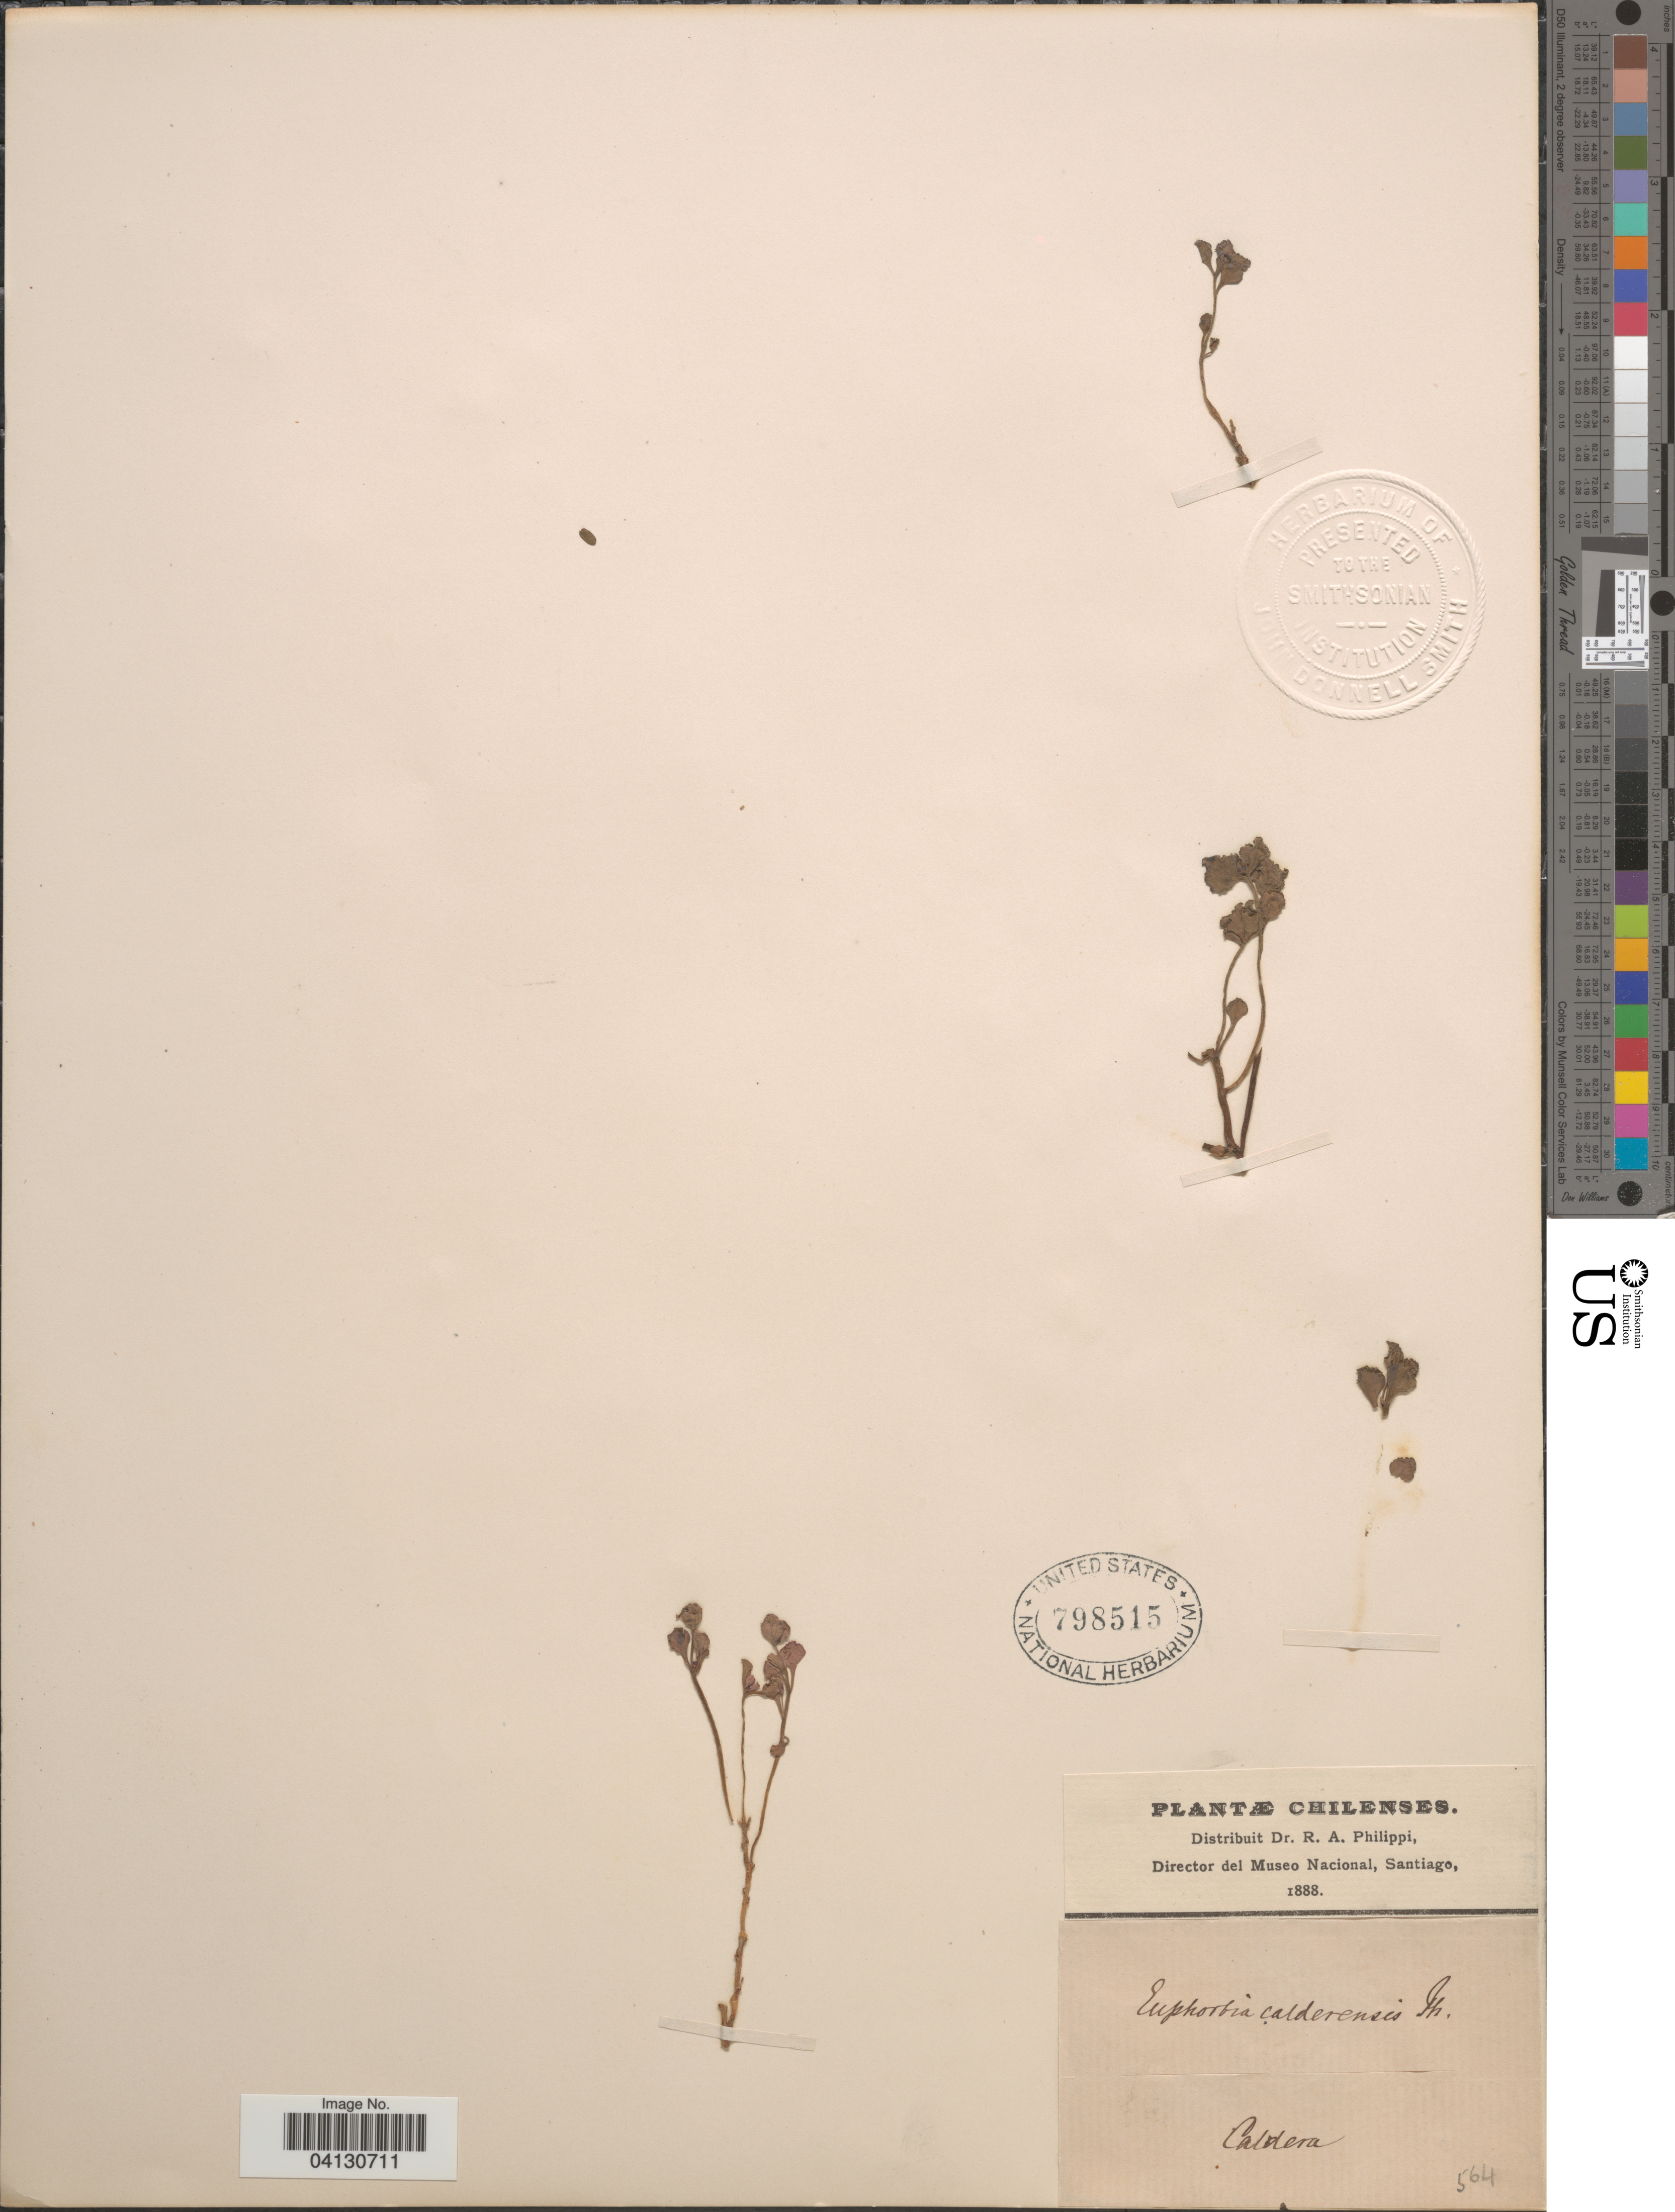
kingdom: Plantae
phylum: Tracheophyta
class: Magnoliopsida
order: Malpighiales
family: Euphorbiaceae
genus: Euphorbia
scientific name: Euphorbia calderensis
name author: Phil.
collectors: R. A. Philippi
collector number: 564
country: Chile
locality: Caldera.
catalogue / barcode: US 798515